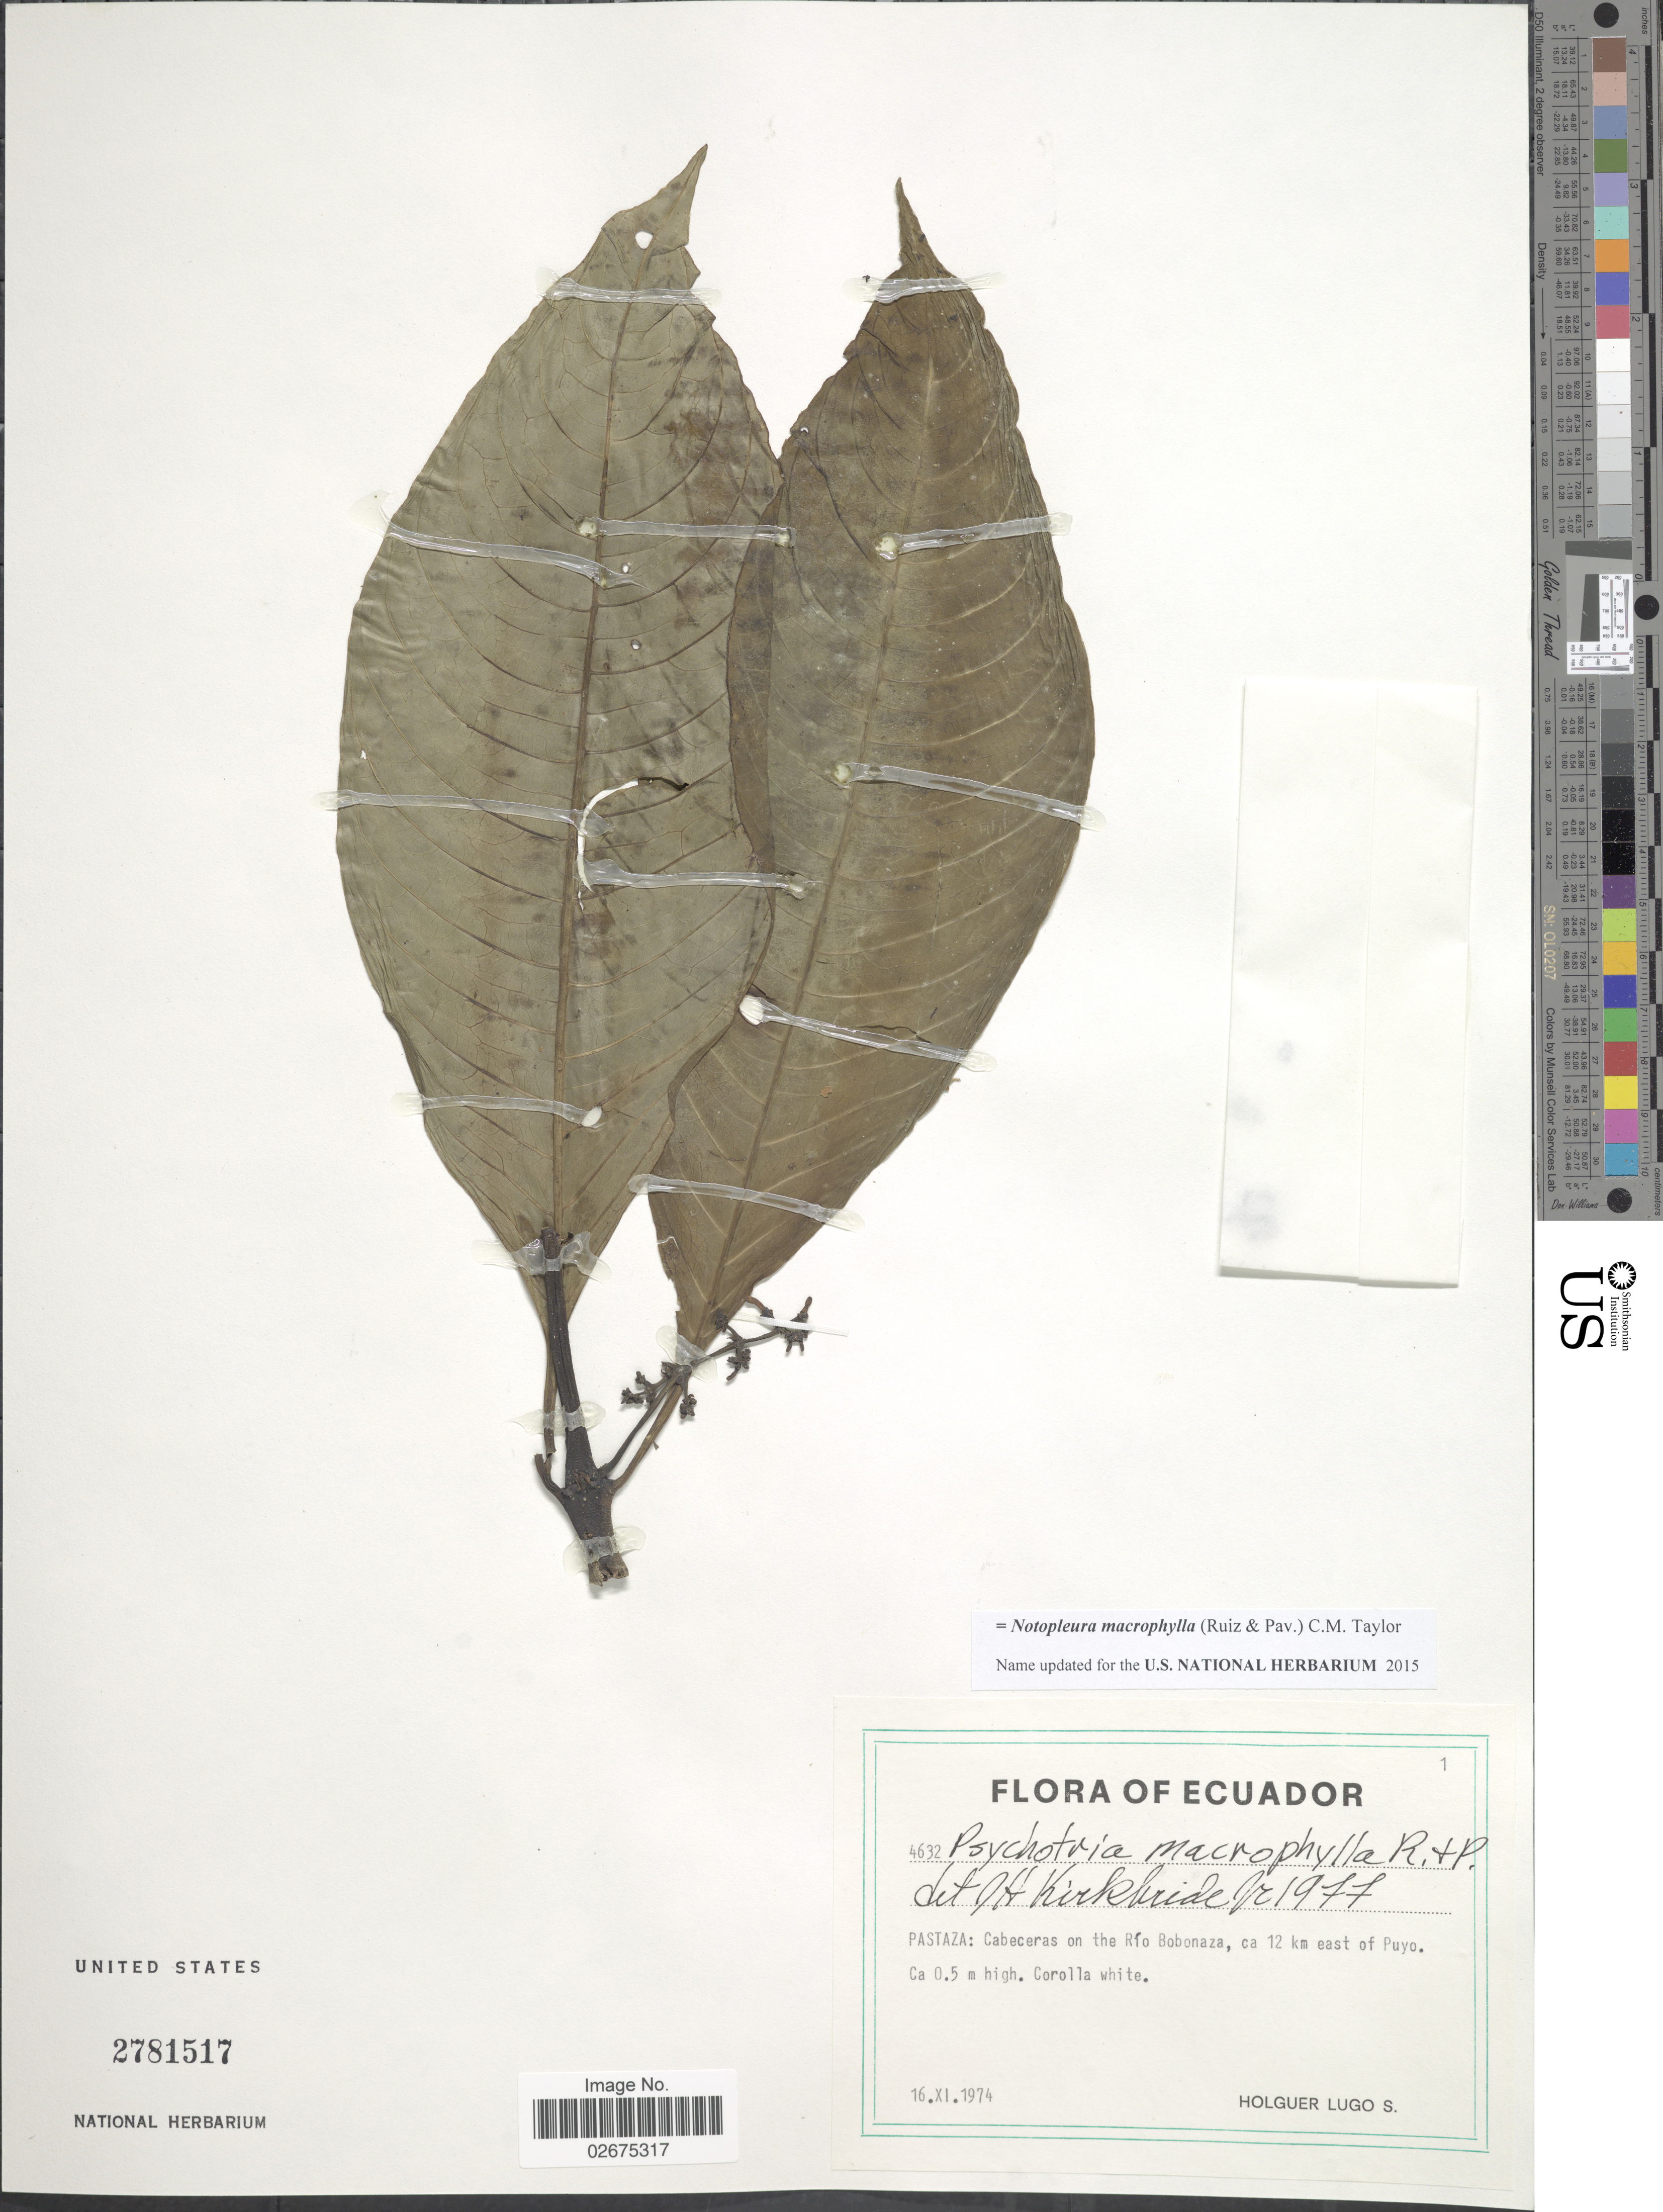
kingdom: Plantae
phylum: Tracheophyta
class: Magnoliopsida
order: Gentianales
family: Rubiaceae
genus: Notopleura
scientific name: Notopleura macrophylla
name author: (Ruiz & Pav.) C.M. Taylor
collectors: H. Lugo S.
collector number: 4632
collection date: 1971-11-16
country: Ecuador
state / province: Pastaza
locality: Cabeceras on the Río Bobonaza, ca 12 km east of Puyo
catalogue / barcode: US 2781517